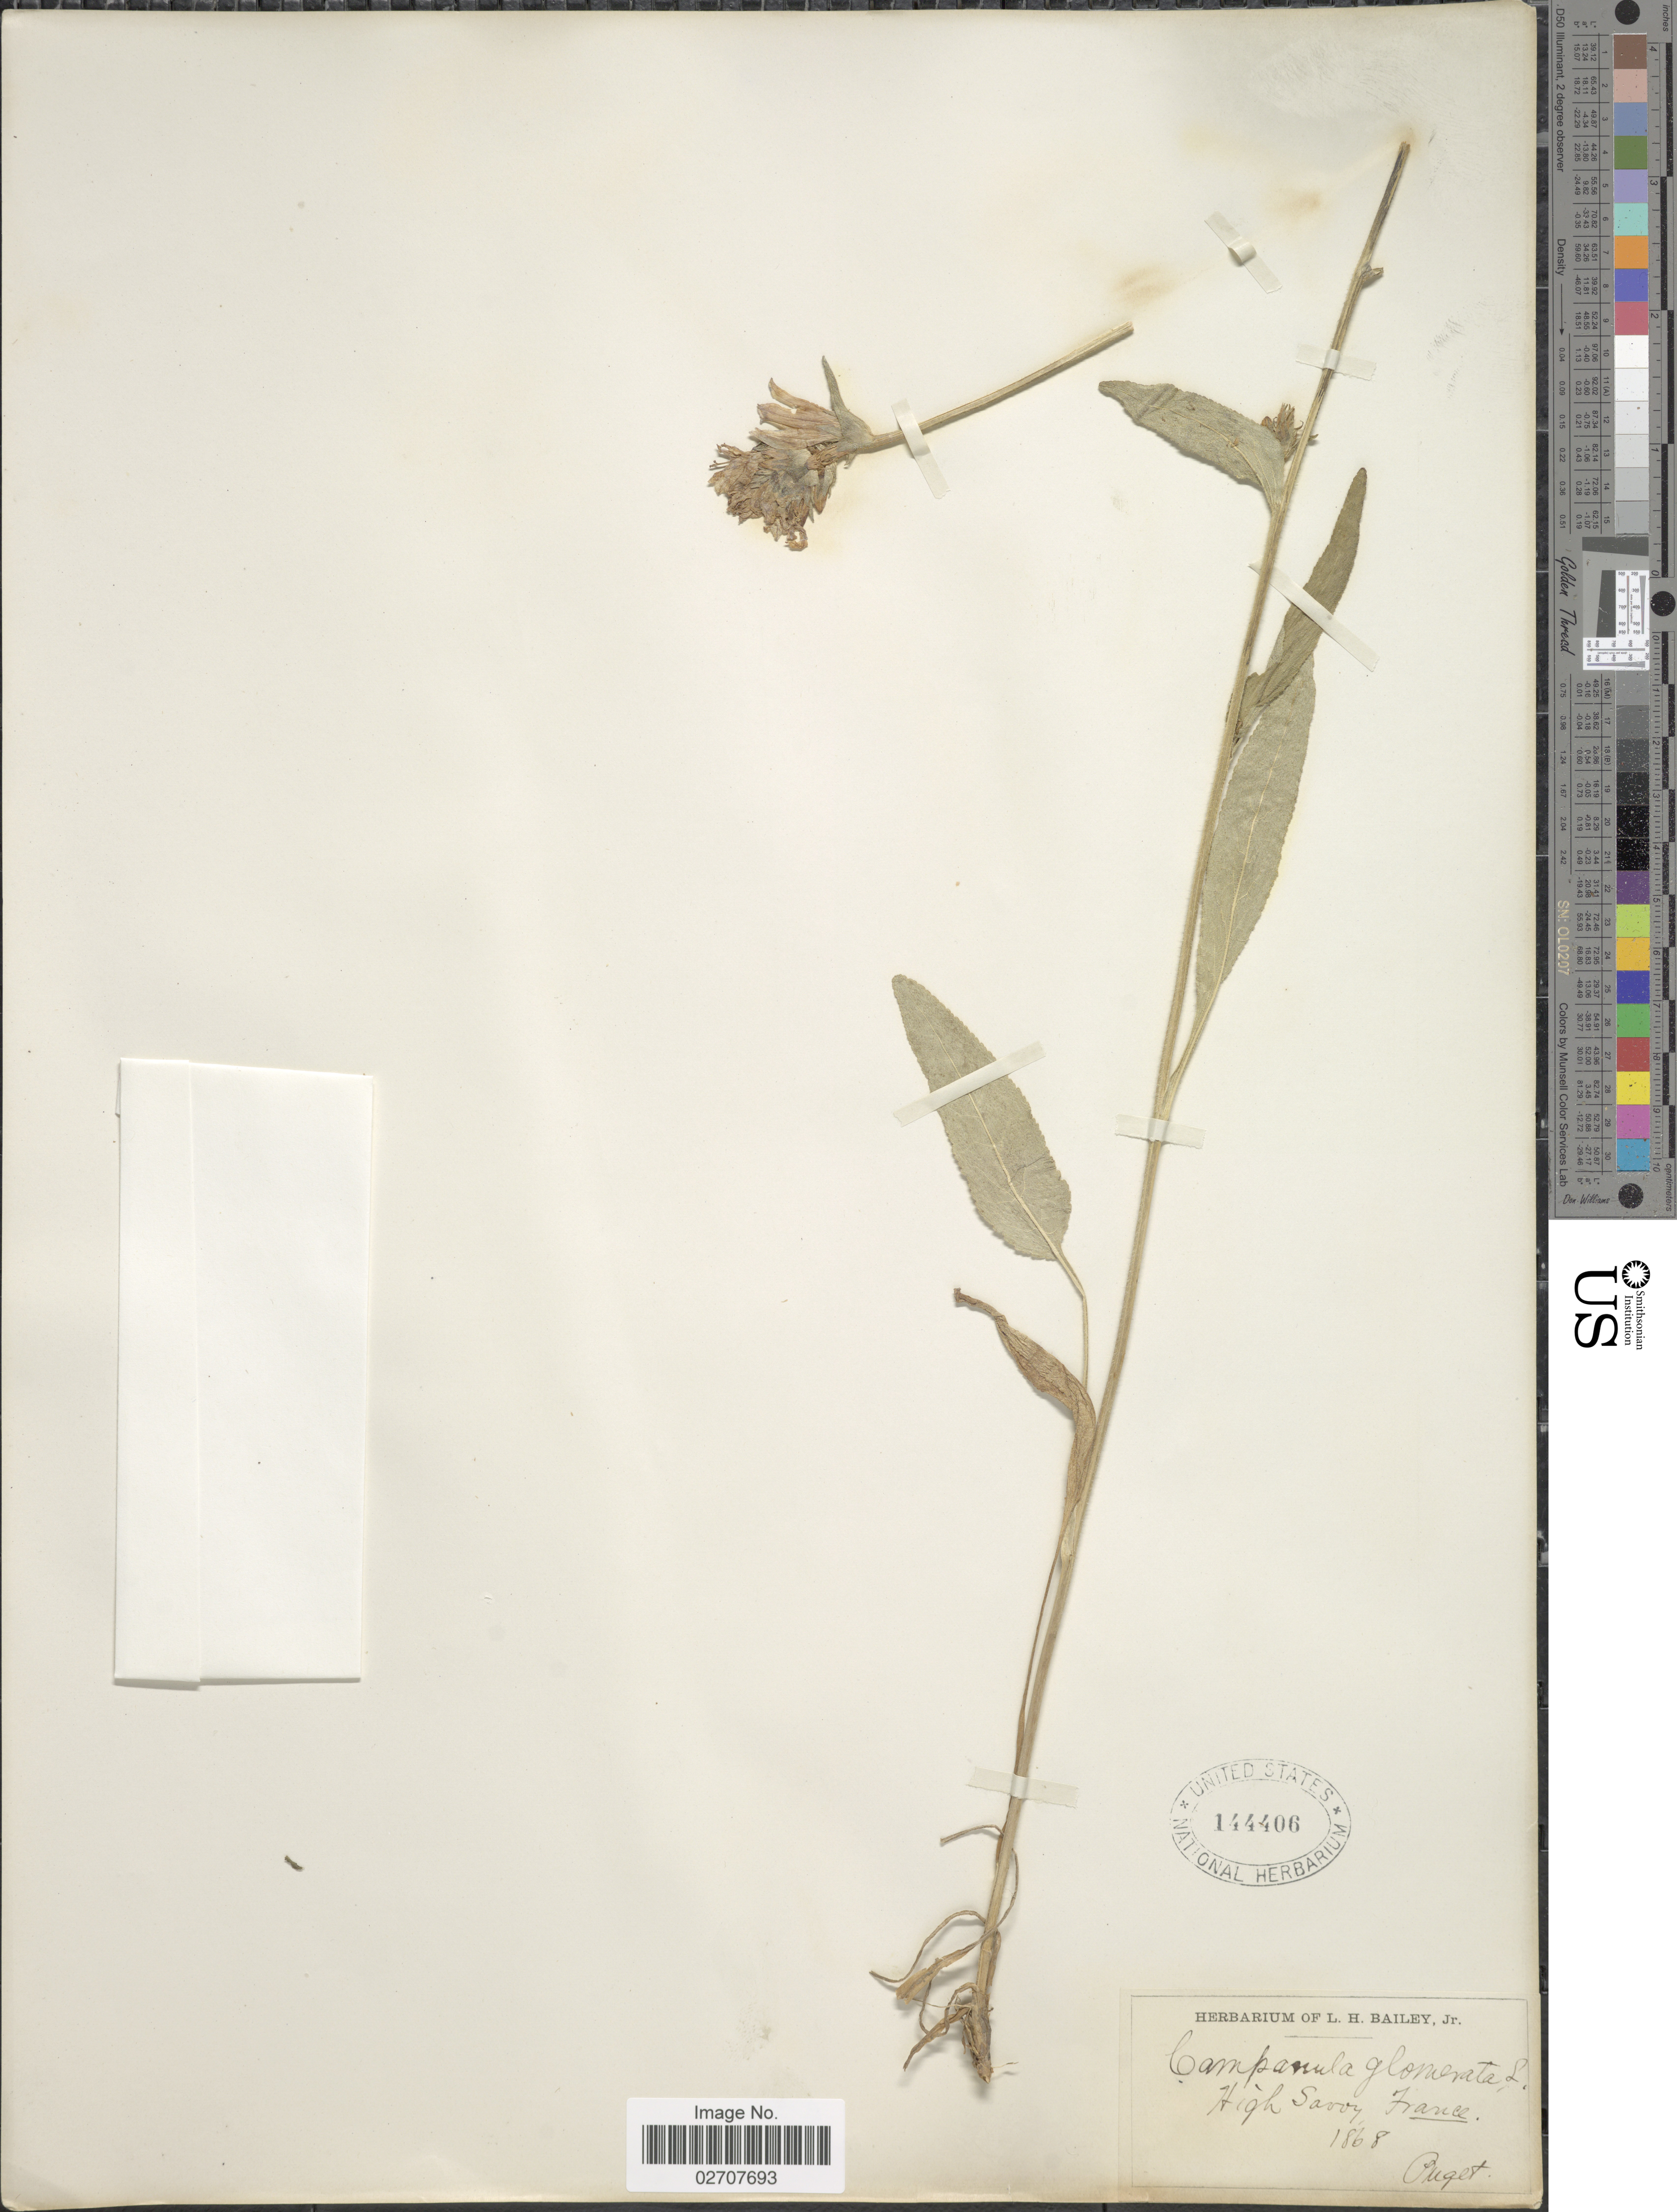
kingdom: Plantae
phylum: Tracheophyta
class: Magnoliopsida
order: Asterales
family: Campanulaceae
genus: Campanula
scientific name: Campanula glomerata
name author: L.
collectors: -. Puget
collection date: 1868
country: France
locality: High Savoy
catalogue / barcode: US 144406